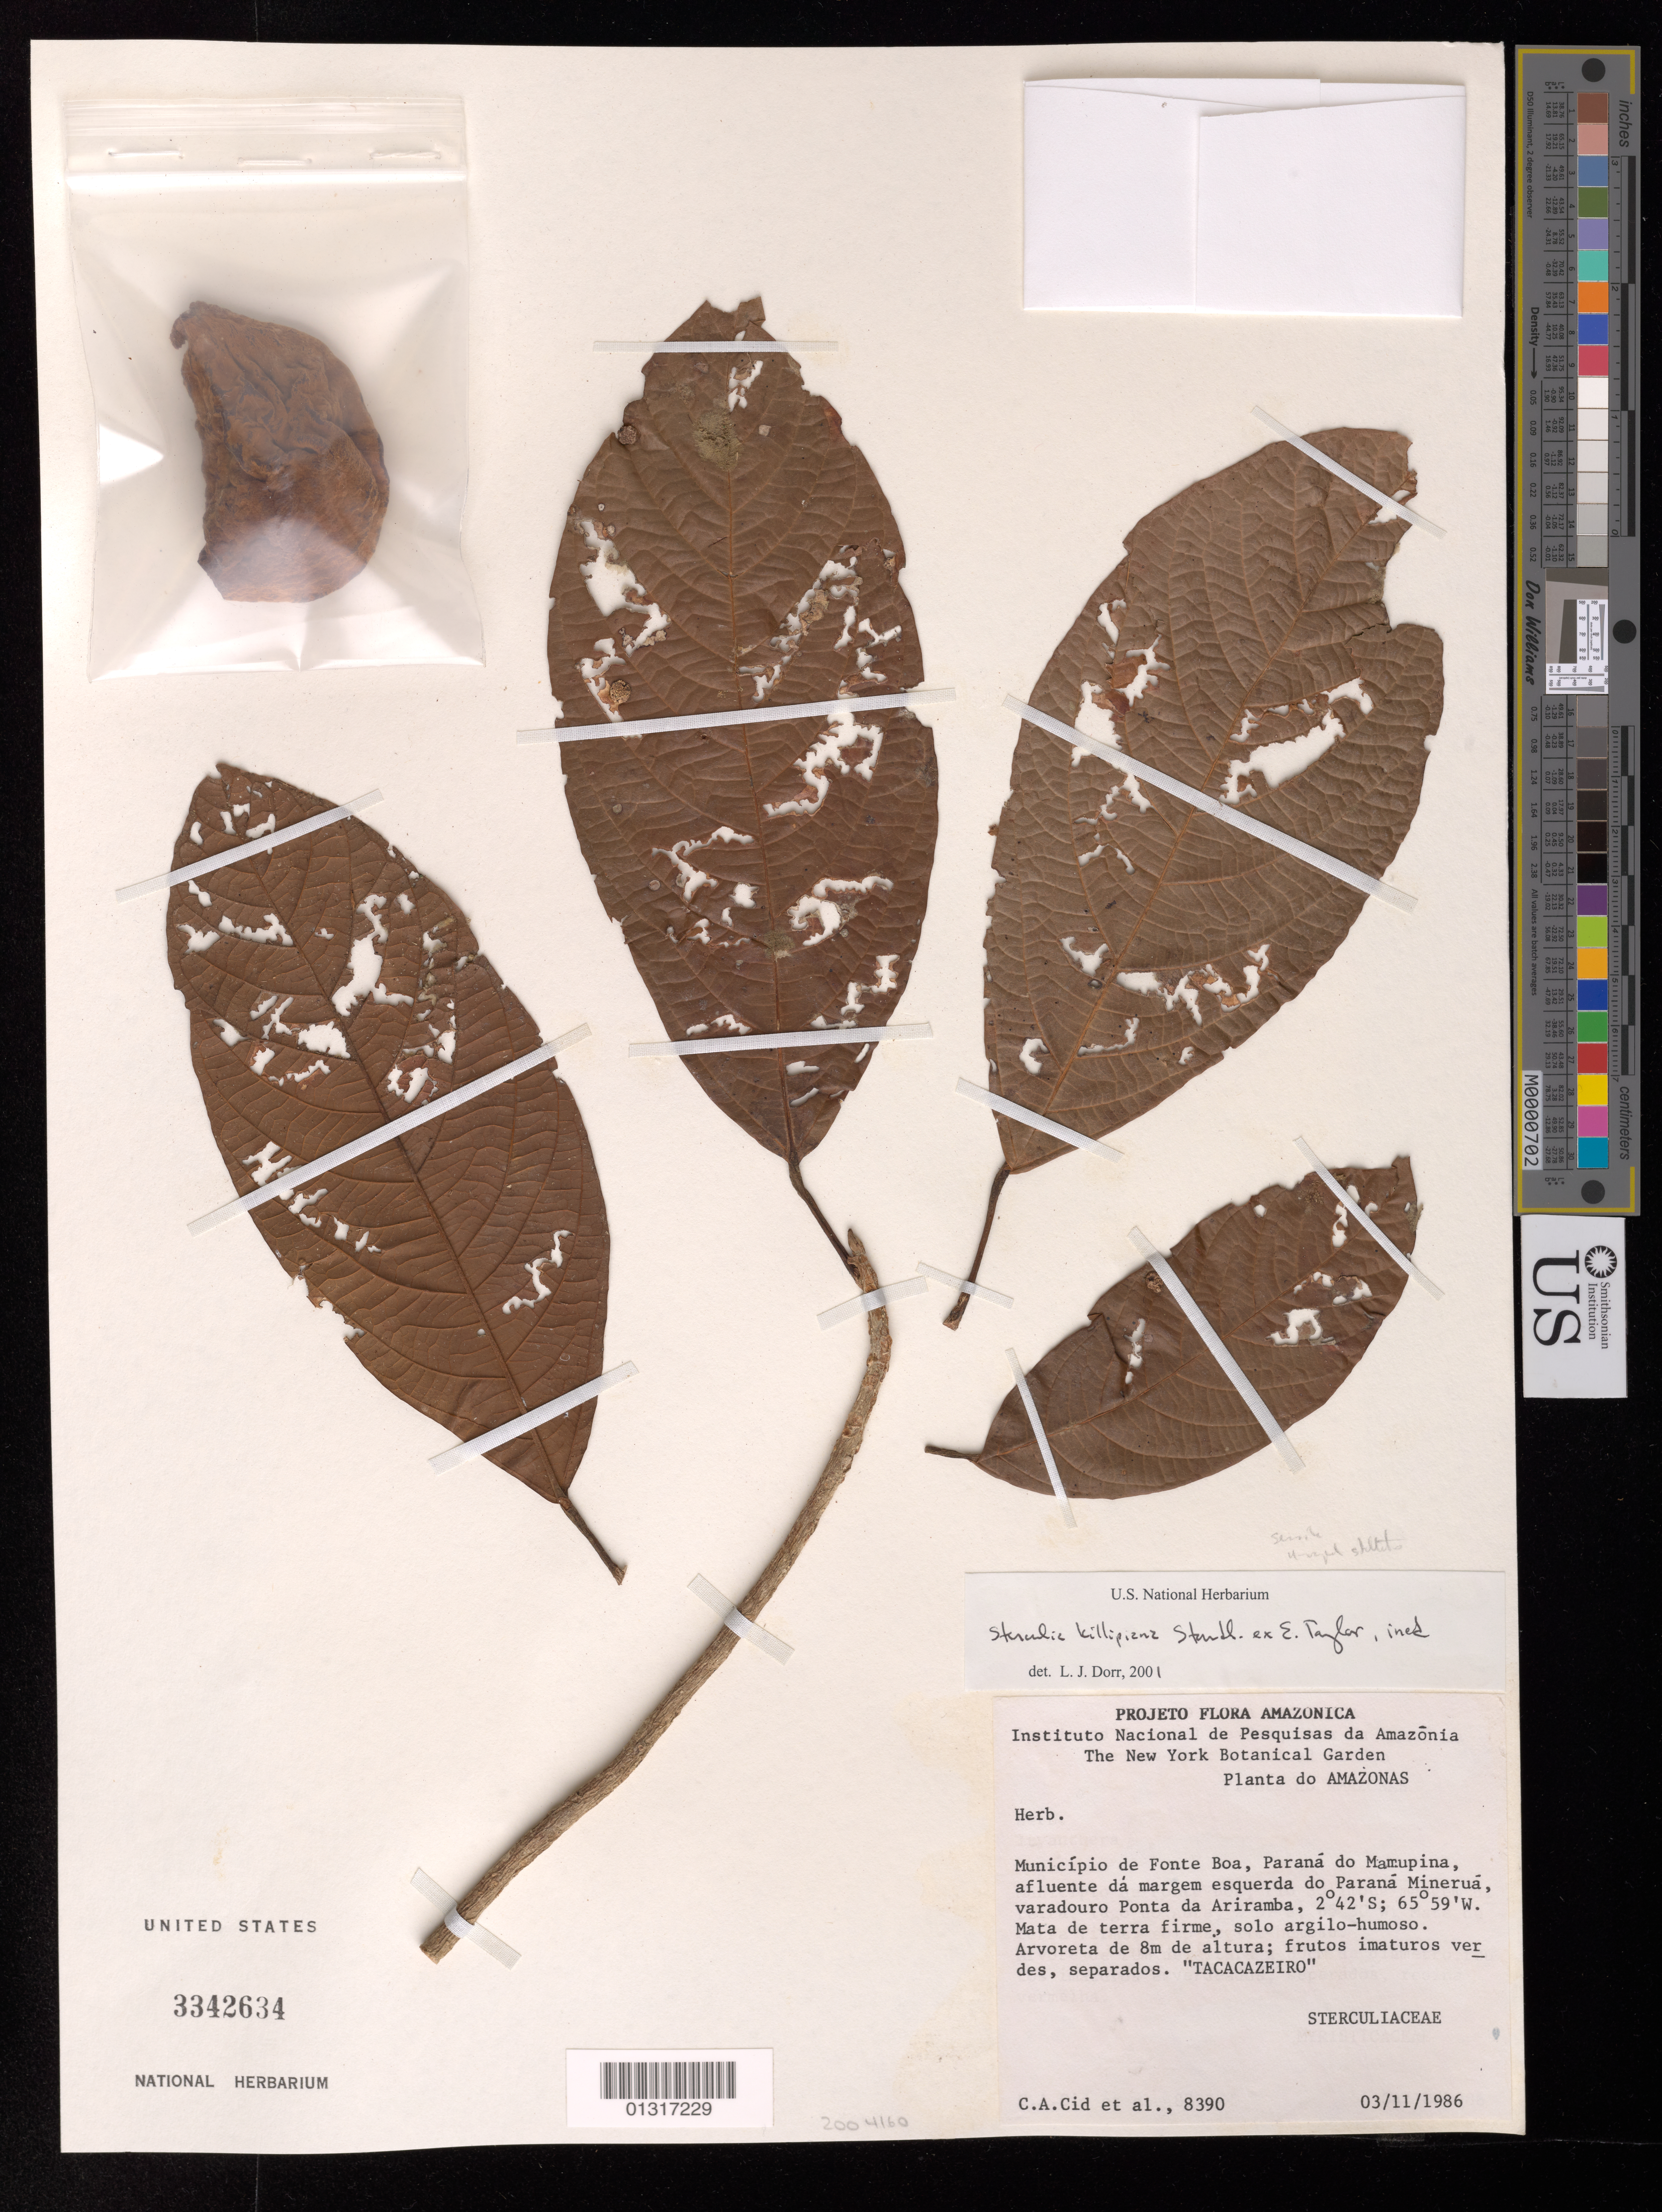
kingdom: Plantae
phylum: Tracheophyta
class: Magnoliopsida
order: Malvales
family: Malvaceae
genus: Sterculia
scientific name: Sterculia killipiana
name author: Standl. ex Colli-Silva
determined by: Dorr, Laurence J., Curator (BOT), Smithsonian Institution - National Museum of Natural History (UNITED STATES)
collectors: C. A. Cid Ferreira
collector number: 8390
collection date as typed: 03 Nov 1986 or 11 Mar 1986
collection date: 1986-03-11 or 1986-11-03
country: Brazil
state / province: Amazonas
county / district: Fonte Boa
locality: Paraná do Mamupina, afluente da Margem esquerda do Paraná Mineruá, Varadouro Ponta da Ariramba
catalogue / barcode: US 3342634